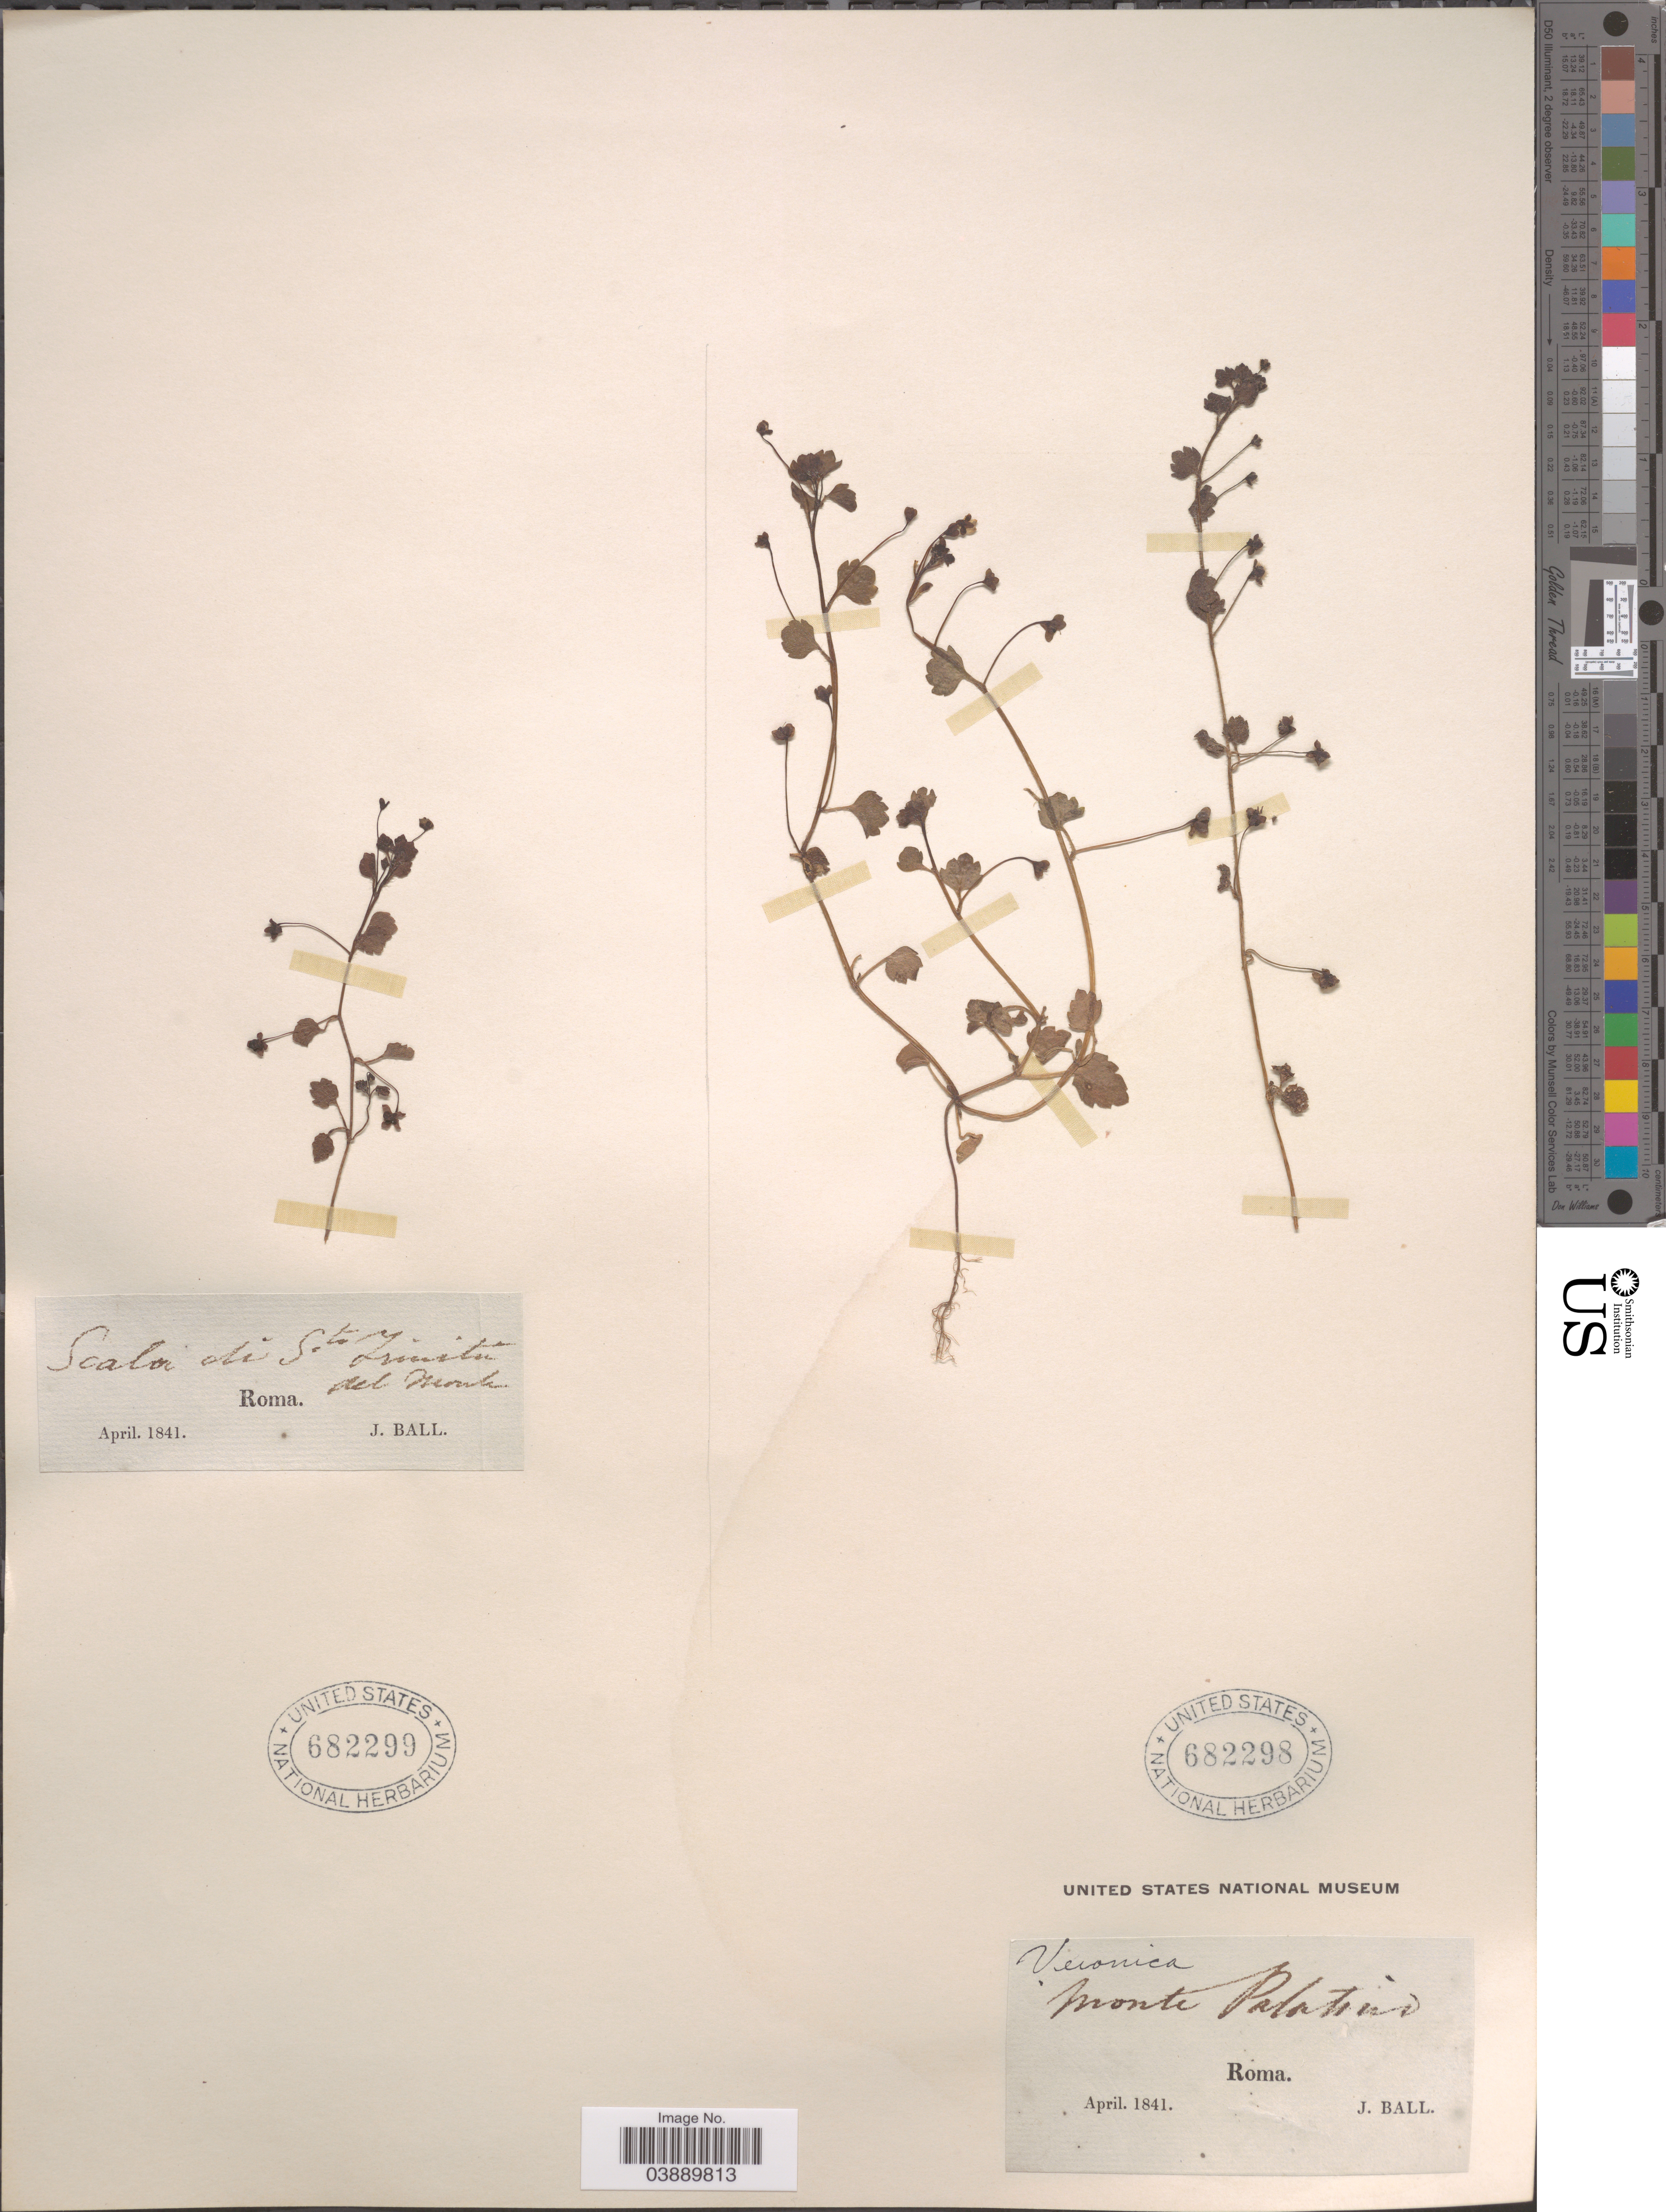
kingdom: Plantae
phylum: Tracheophyta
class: Magnoliopsida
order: Lamiales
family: Plantaginaceae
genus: Veronica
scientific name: Veronica cymbalaria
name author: M. Bodard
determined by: Albach, Dirk C.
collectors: J. Ball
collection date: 1841-04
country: Italy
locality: Monte Palatina. Roma.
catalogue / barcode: US 682298-2